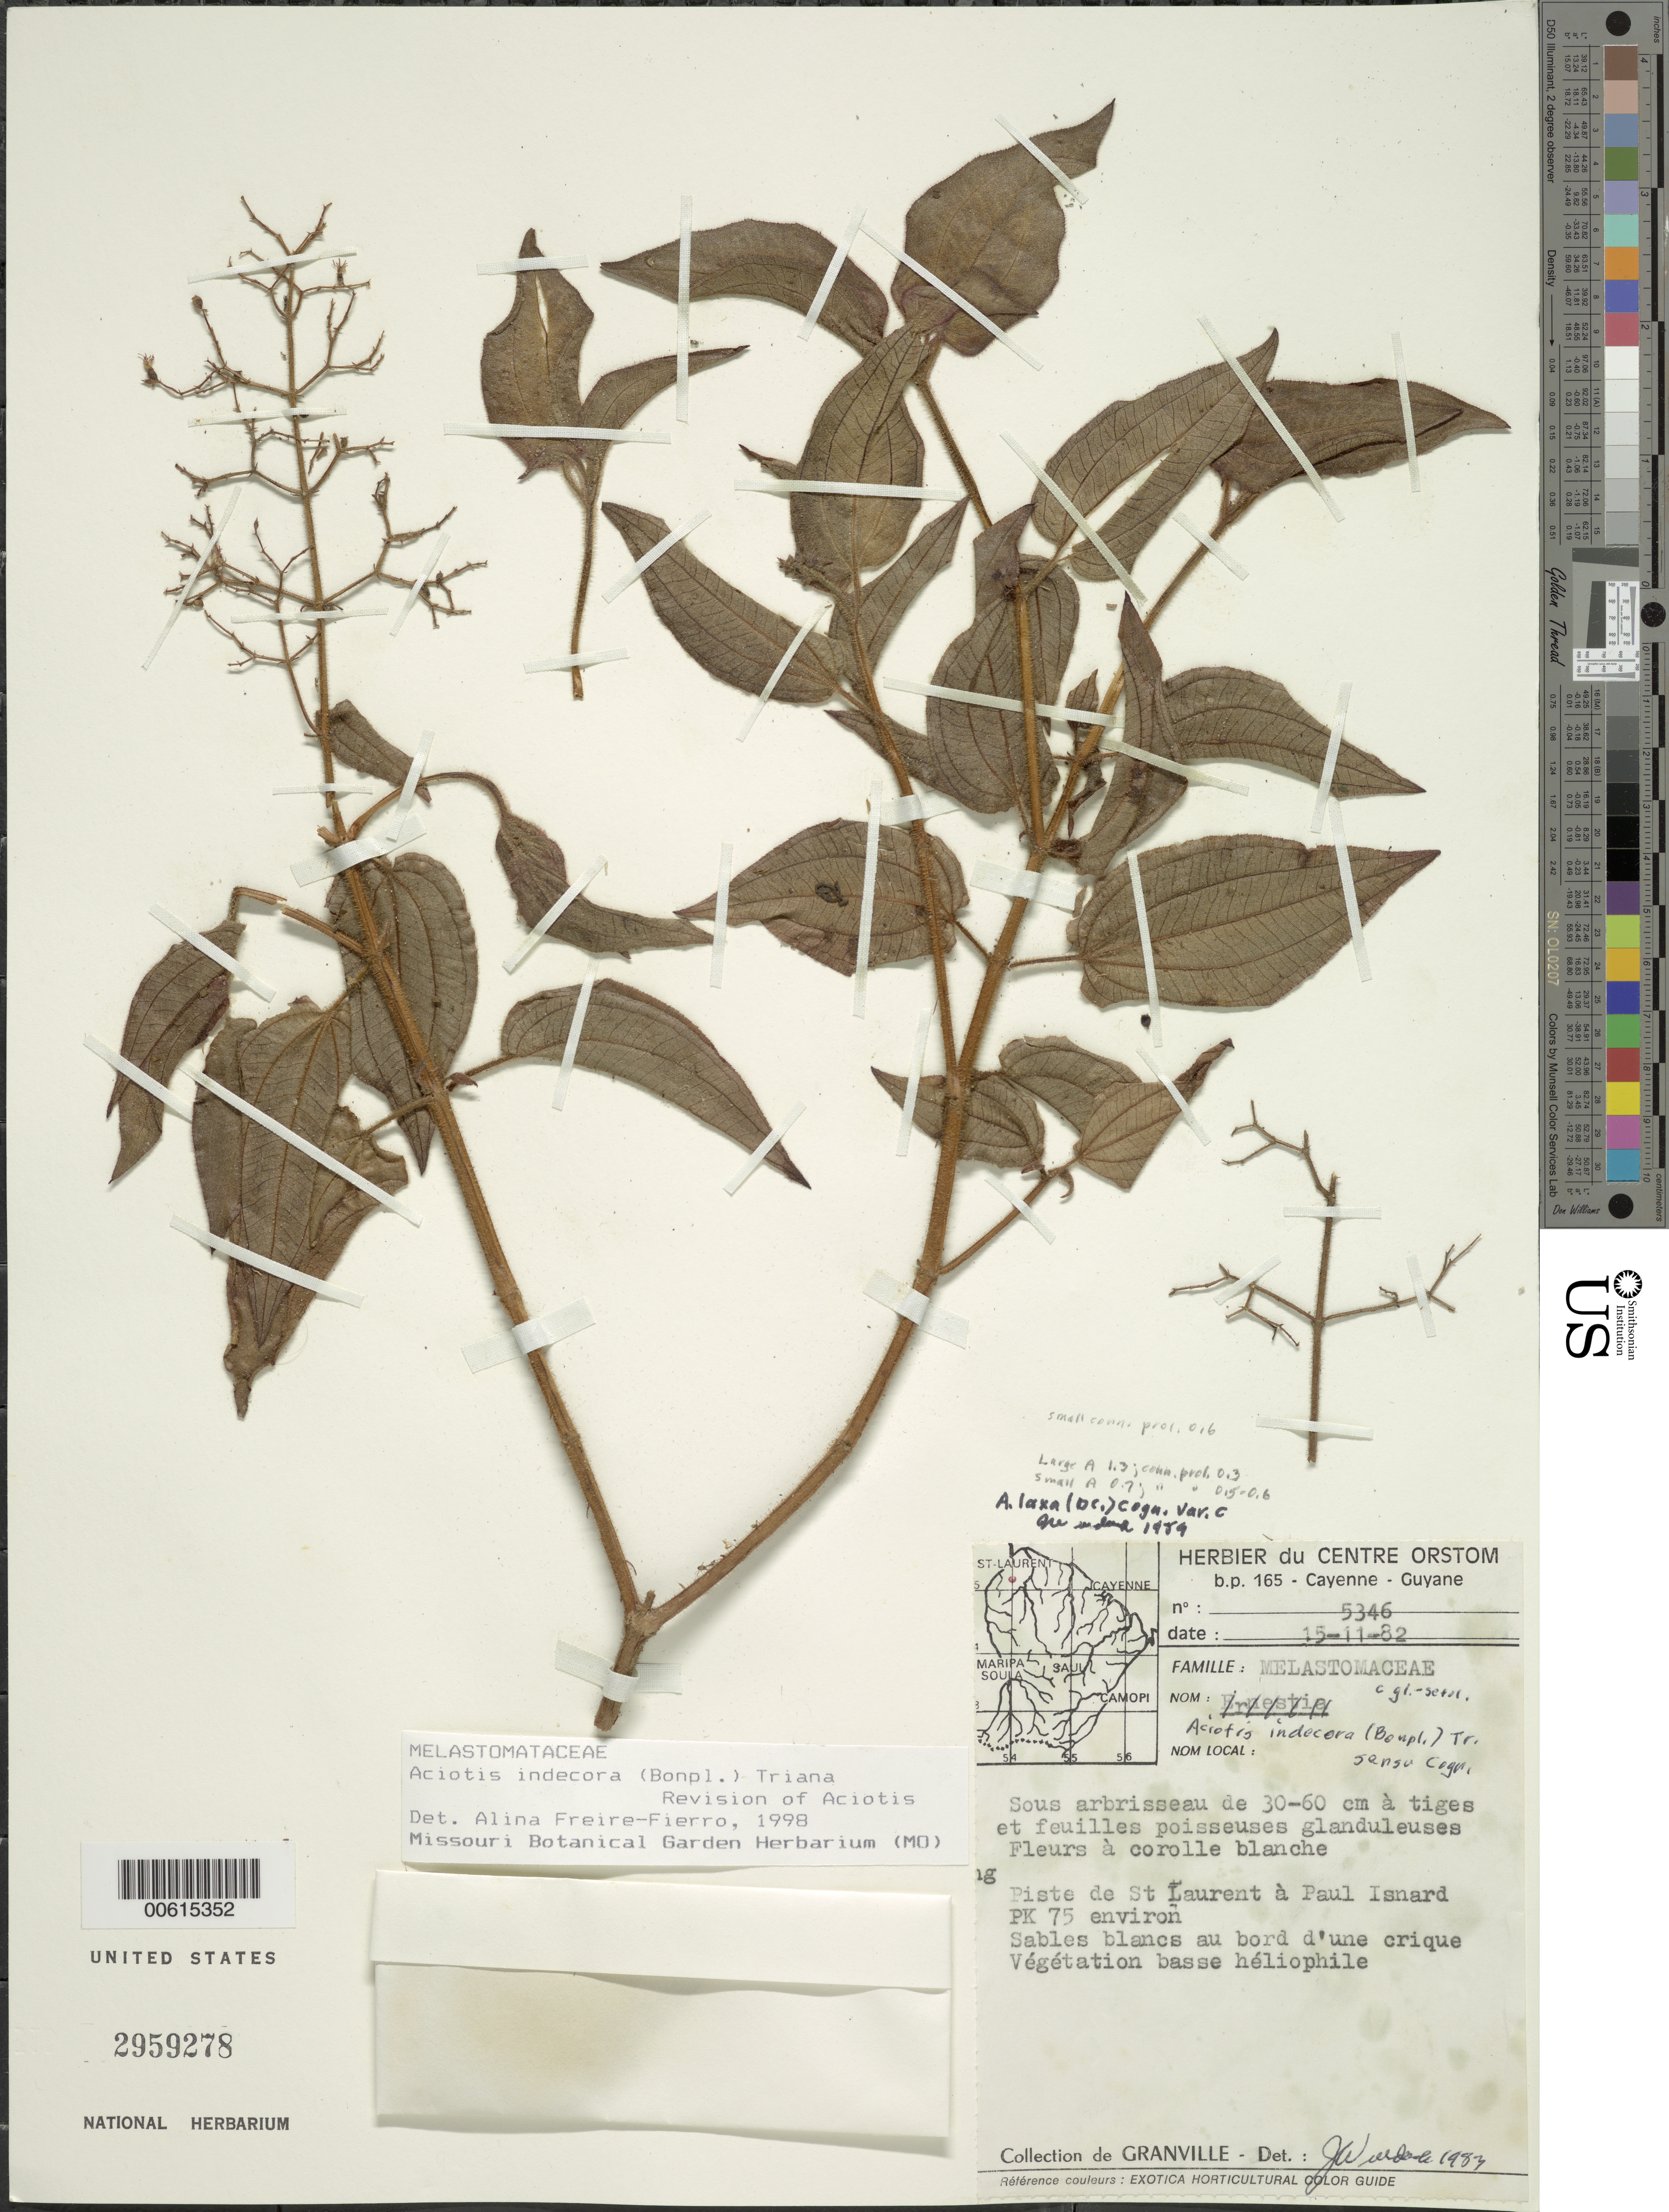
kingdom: Plantae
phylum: Tracheophyta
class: Magnoliopsida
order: Myrtales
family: Melastomataceae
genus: Aciotis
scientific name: Aciotis indecora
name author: (Bonpl.) Triana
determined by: Freire-Fierro, A.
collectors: J.-J. de Granville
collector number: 5346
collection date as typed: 15-Nov-82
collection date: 1982-11-15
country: French Guiana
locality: Piste de St. Laurent a Paul Isnard, PK 75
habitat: Sables blancs au bord d'une crique. Egetation basse heliophile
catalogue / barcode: US 2959278